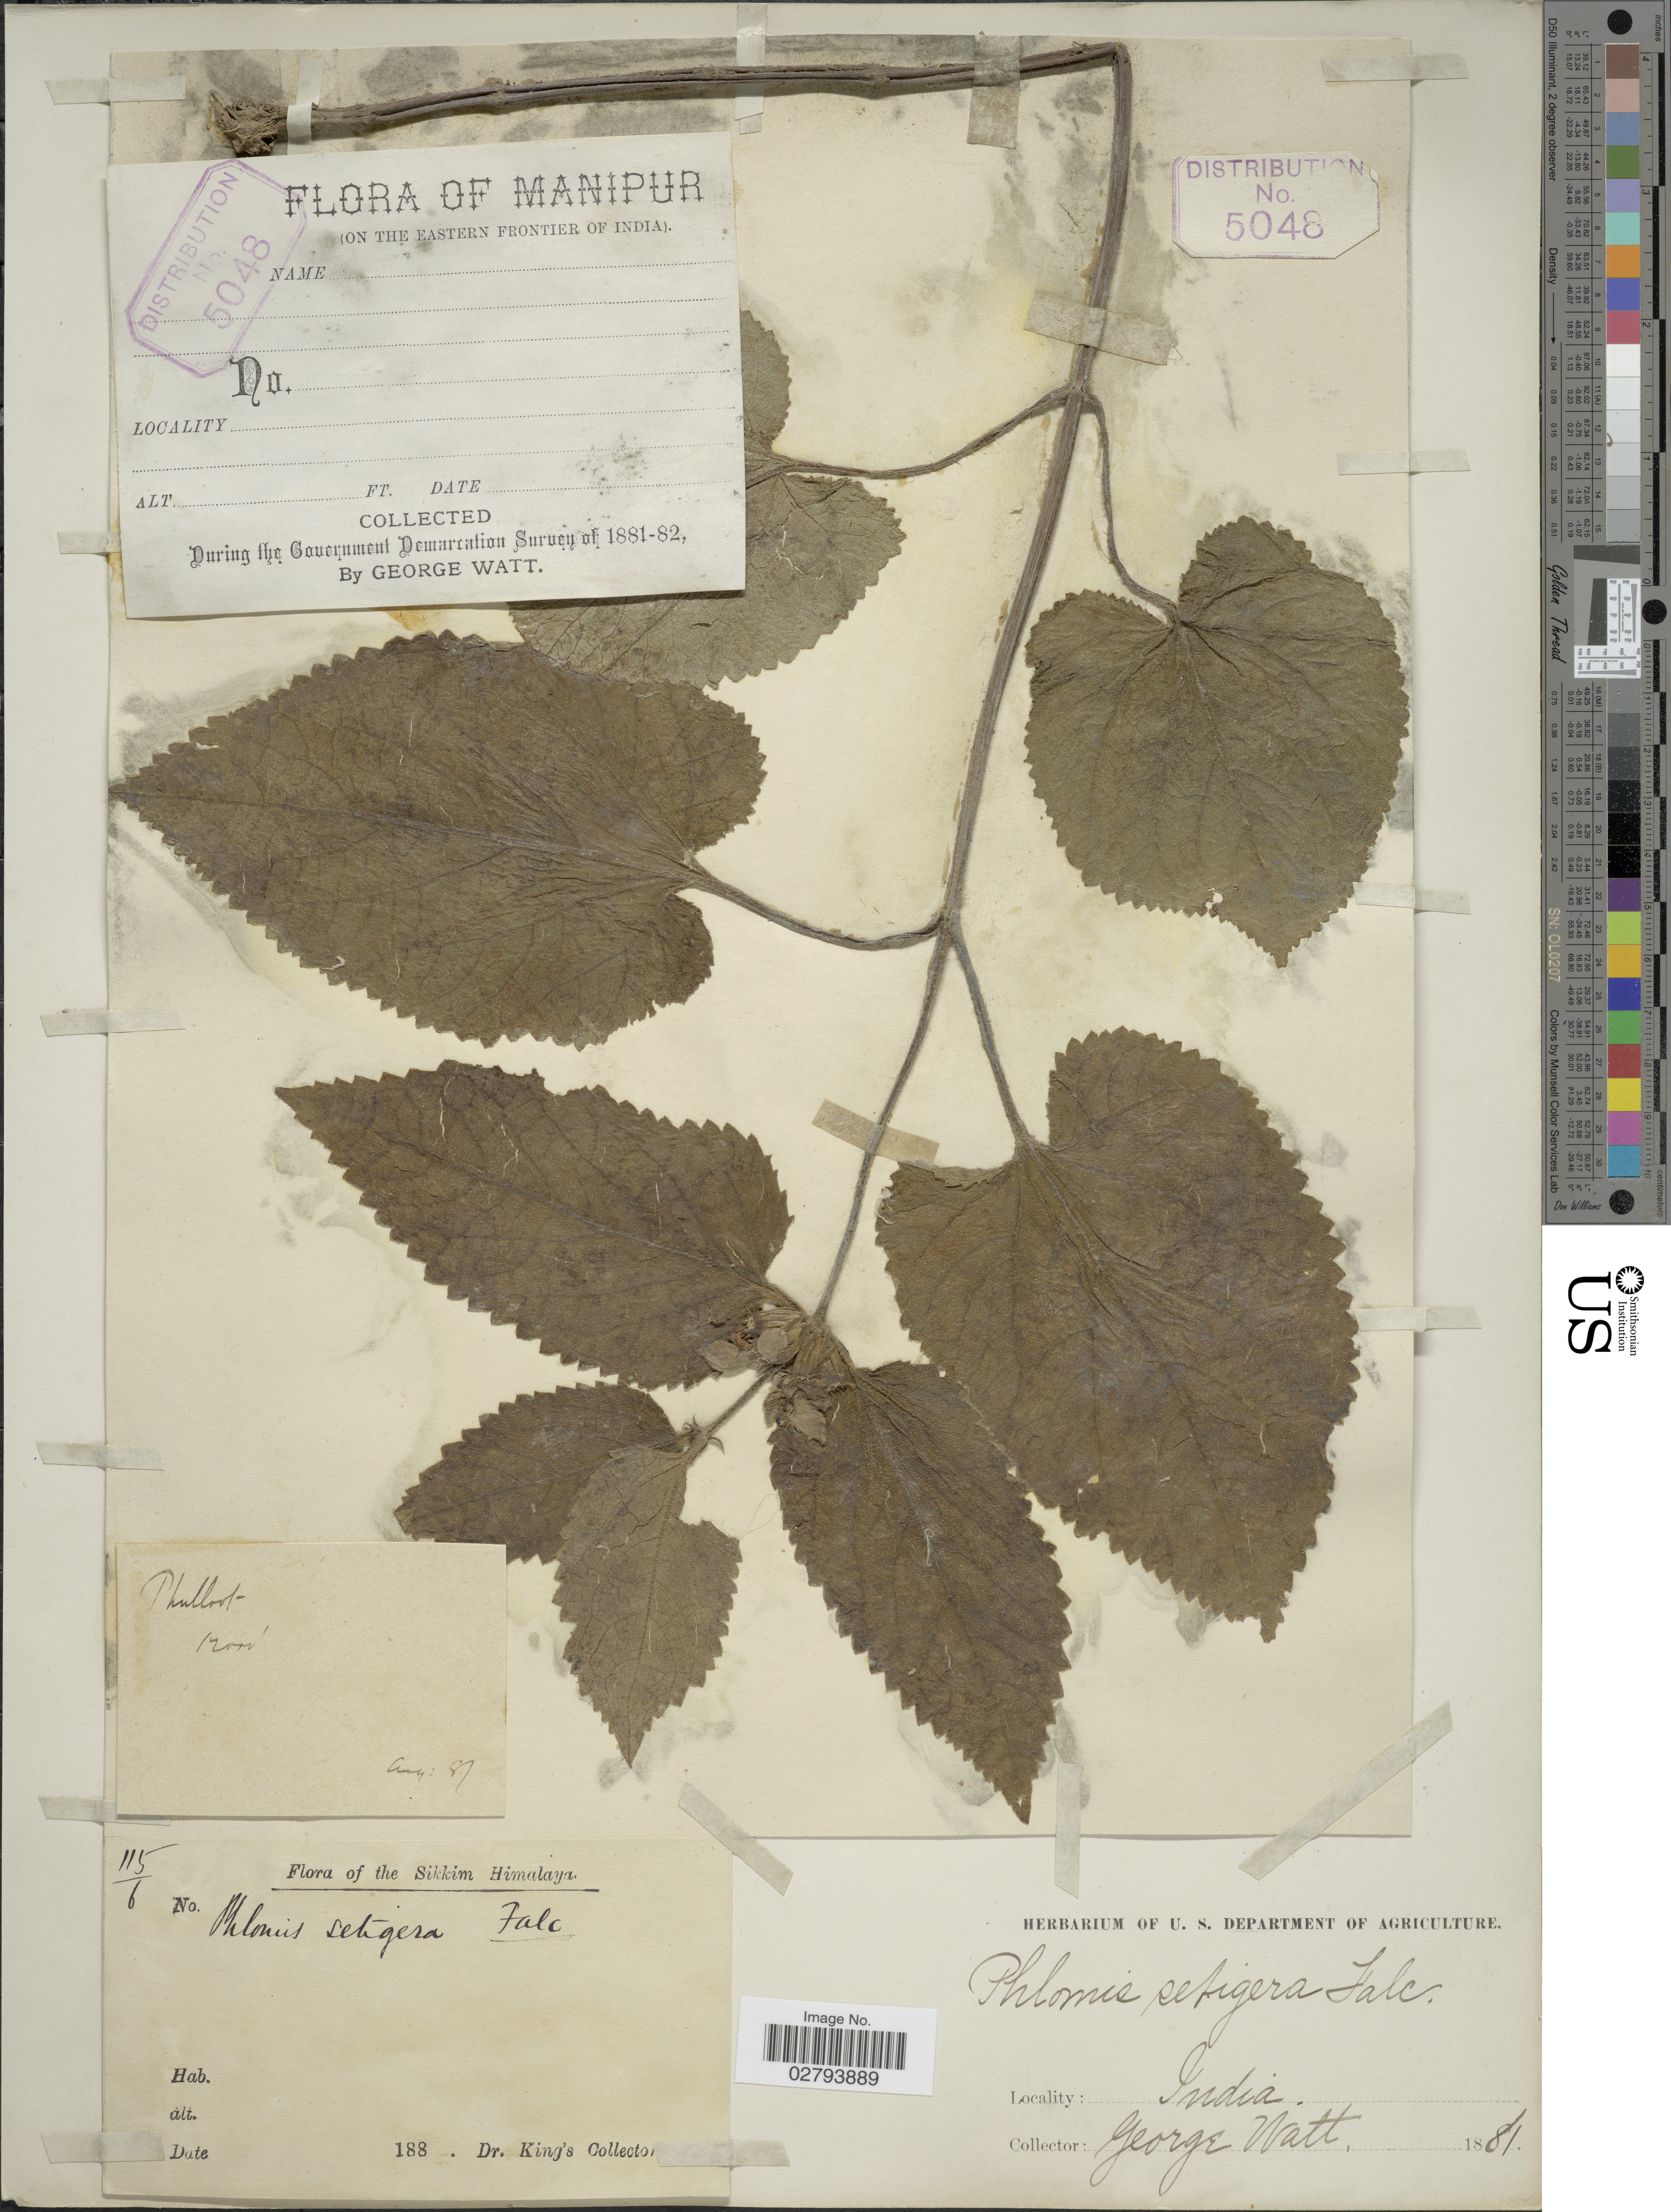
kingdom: Plantae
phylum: Tracheophyta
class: Magnoliopsida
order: Lamiales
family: Lamiaceae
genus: Phlomoides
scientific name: Phlomoides setigera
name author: (Falc. ex Benth.) Kamelin & Makhm.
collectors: G. Watt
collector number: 115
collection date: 1881-08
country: India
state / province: Manipur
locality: The Sikkim Himalaya, India. Manipur.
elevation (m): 3658